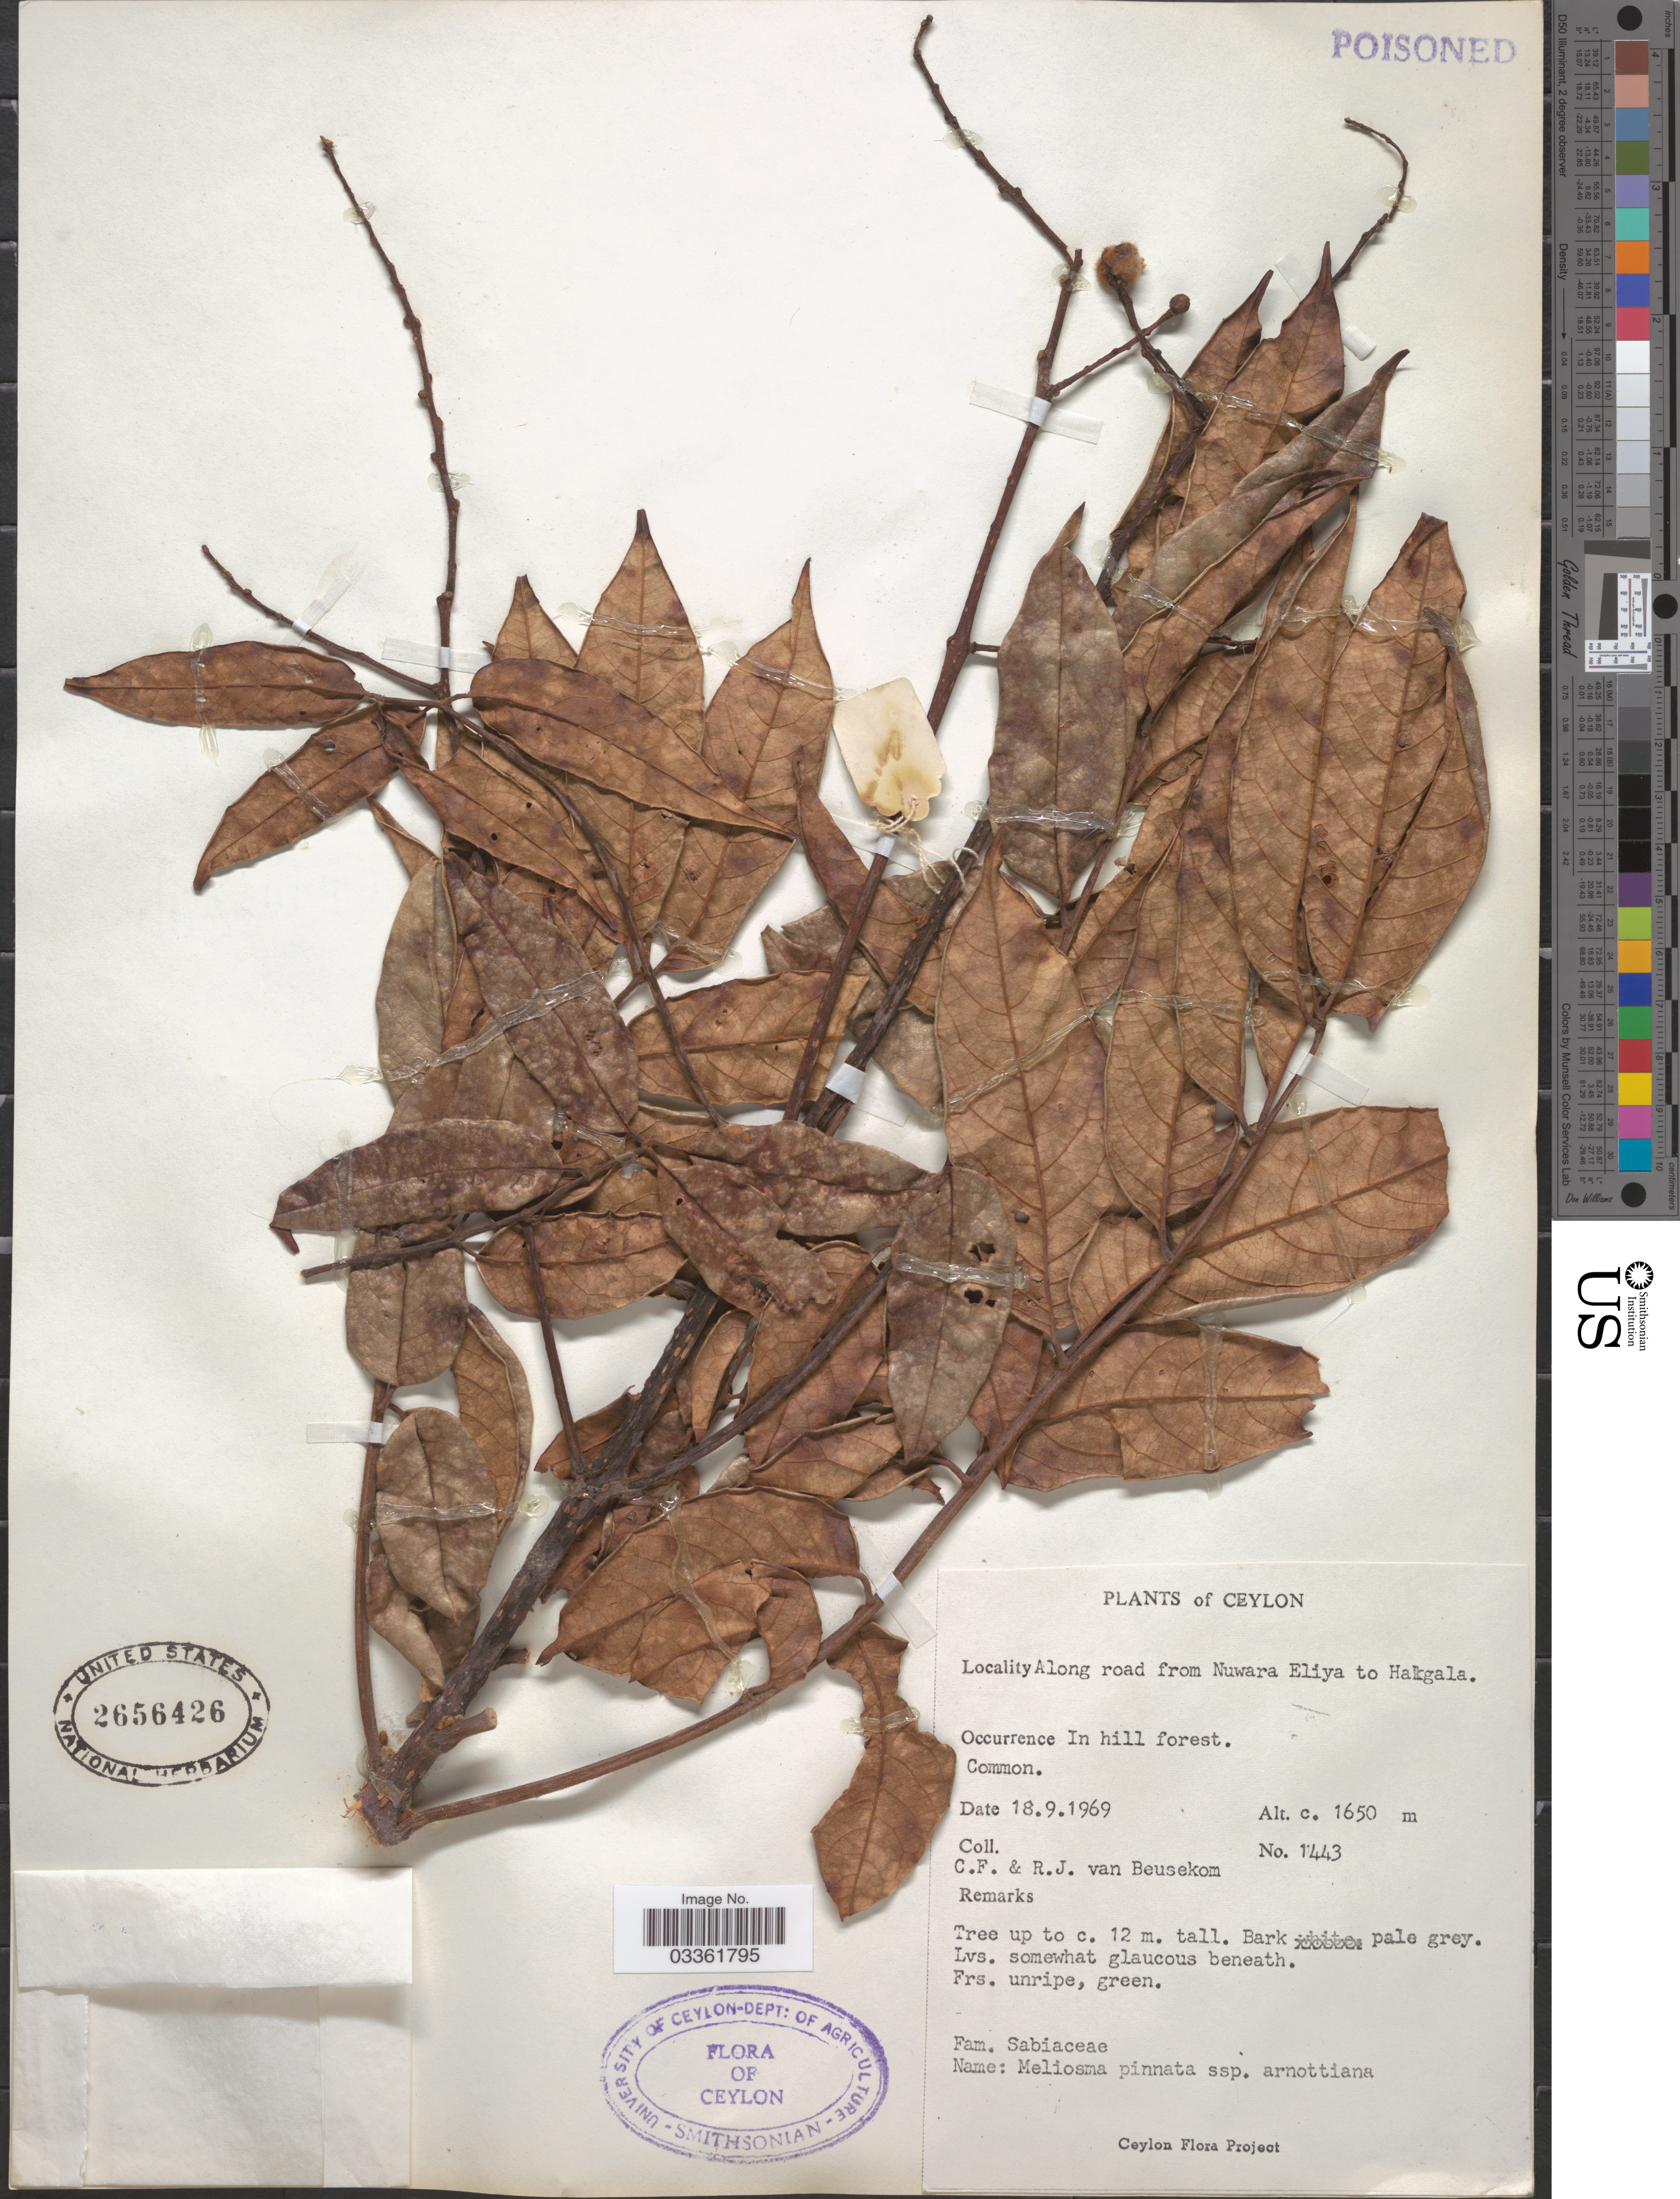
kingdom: Plantae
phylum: Tracheophyta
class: Magnoliopsida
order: Proteales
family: Sabiaceae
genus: Meliosma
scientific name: Meliosma pinnata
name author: Maxim.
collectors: C. F. Beusekom & R. Van Beusekom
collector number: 1443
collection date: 1969-09-18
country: Sri Lanka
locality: Ceylon, Along road from Nuwara Eliya to Hakgala.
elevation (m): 1650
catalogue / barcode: US 2656426